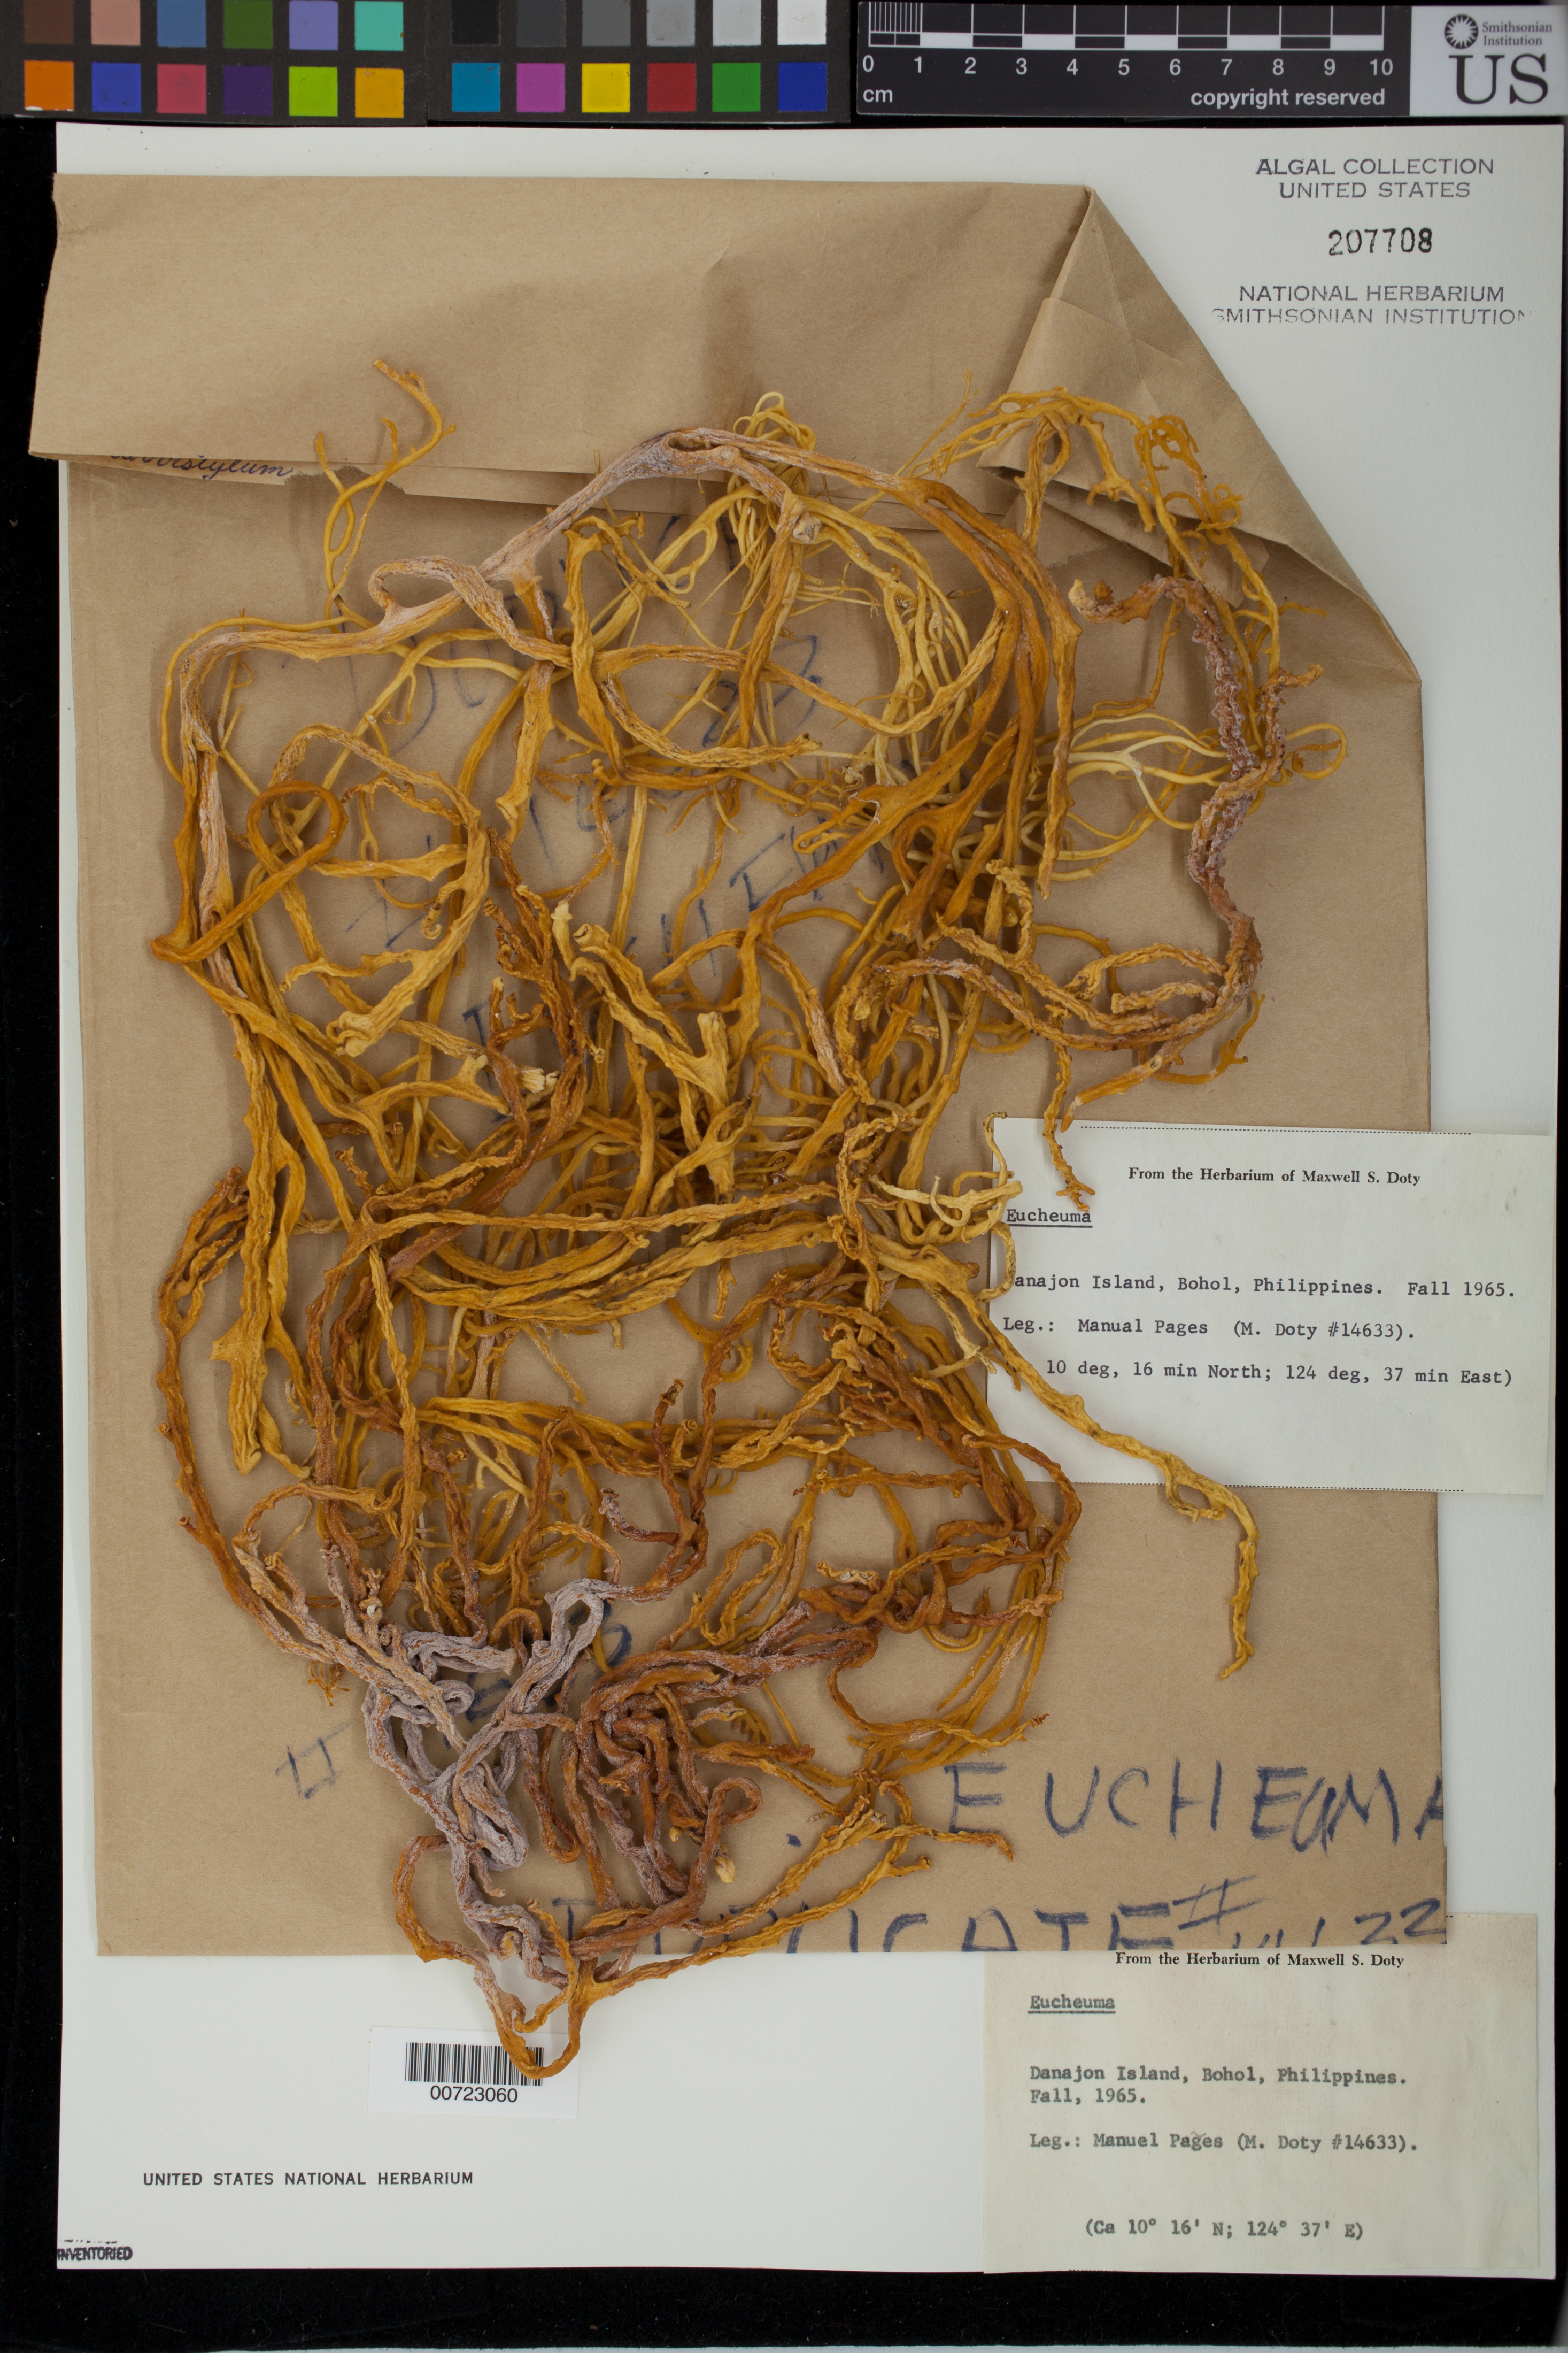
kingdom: Plantae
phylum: Rhodophyta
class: Florideophyceae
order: Gigartinales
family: Solieriaceae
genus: Eucheuma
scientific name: Eucheuma sp.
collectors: M. Pages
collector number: MSD 14633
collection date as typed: Fal 1965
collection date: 1965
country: Philippines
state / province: Central Visayas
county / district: Bohol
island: Danajon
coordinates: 10 16' N, 124 37' E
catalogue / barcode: US 207708